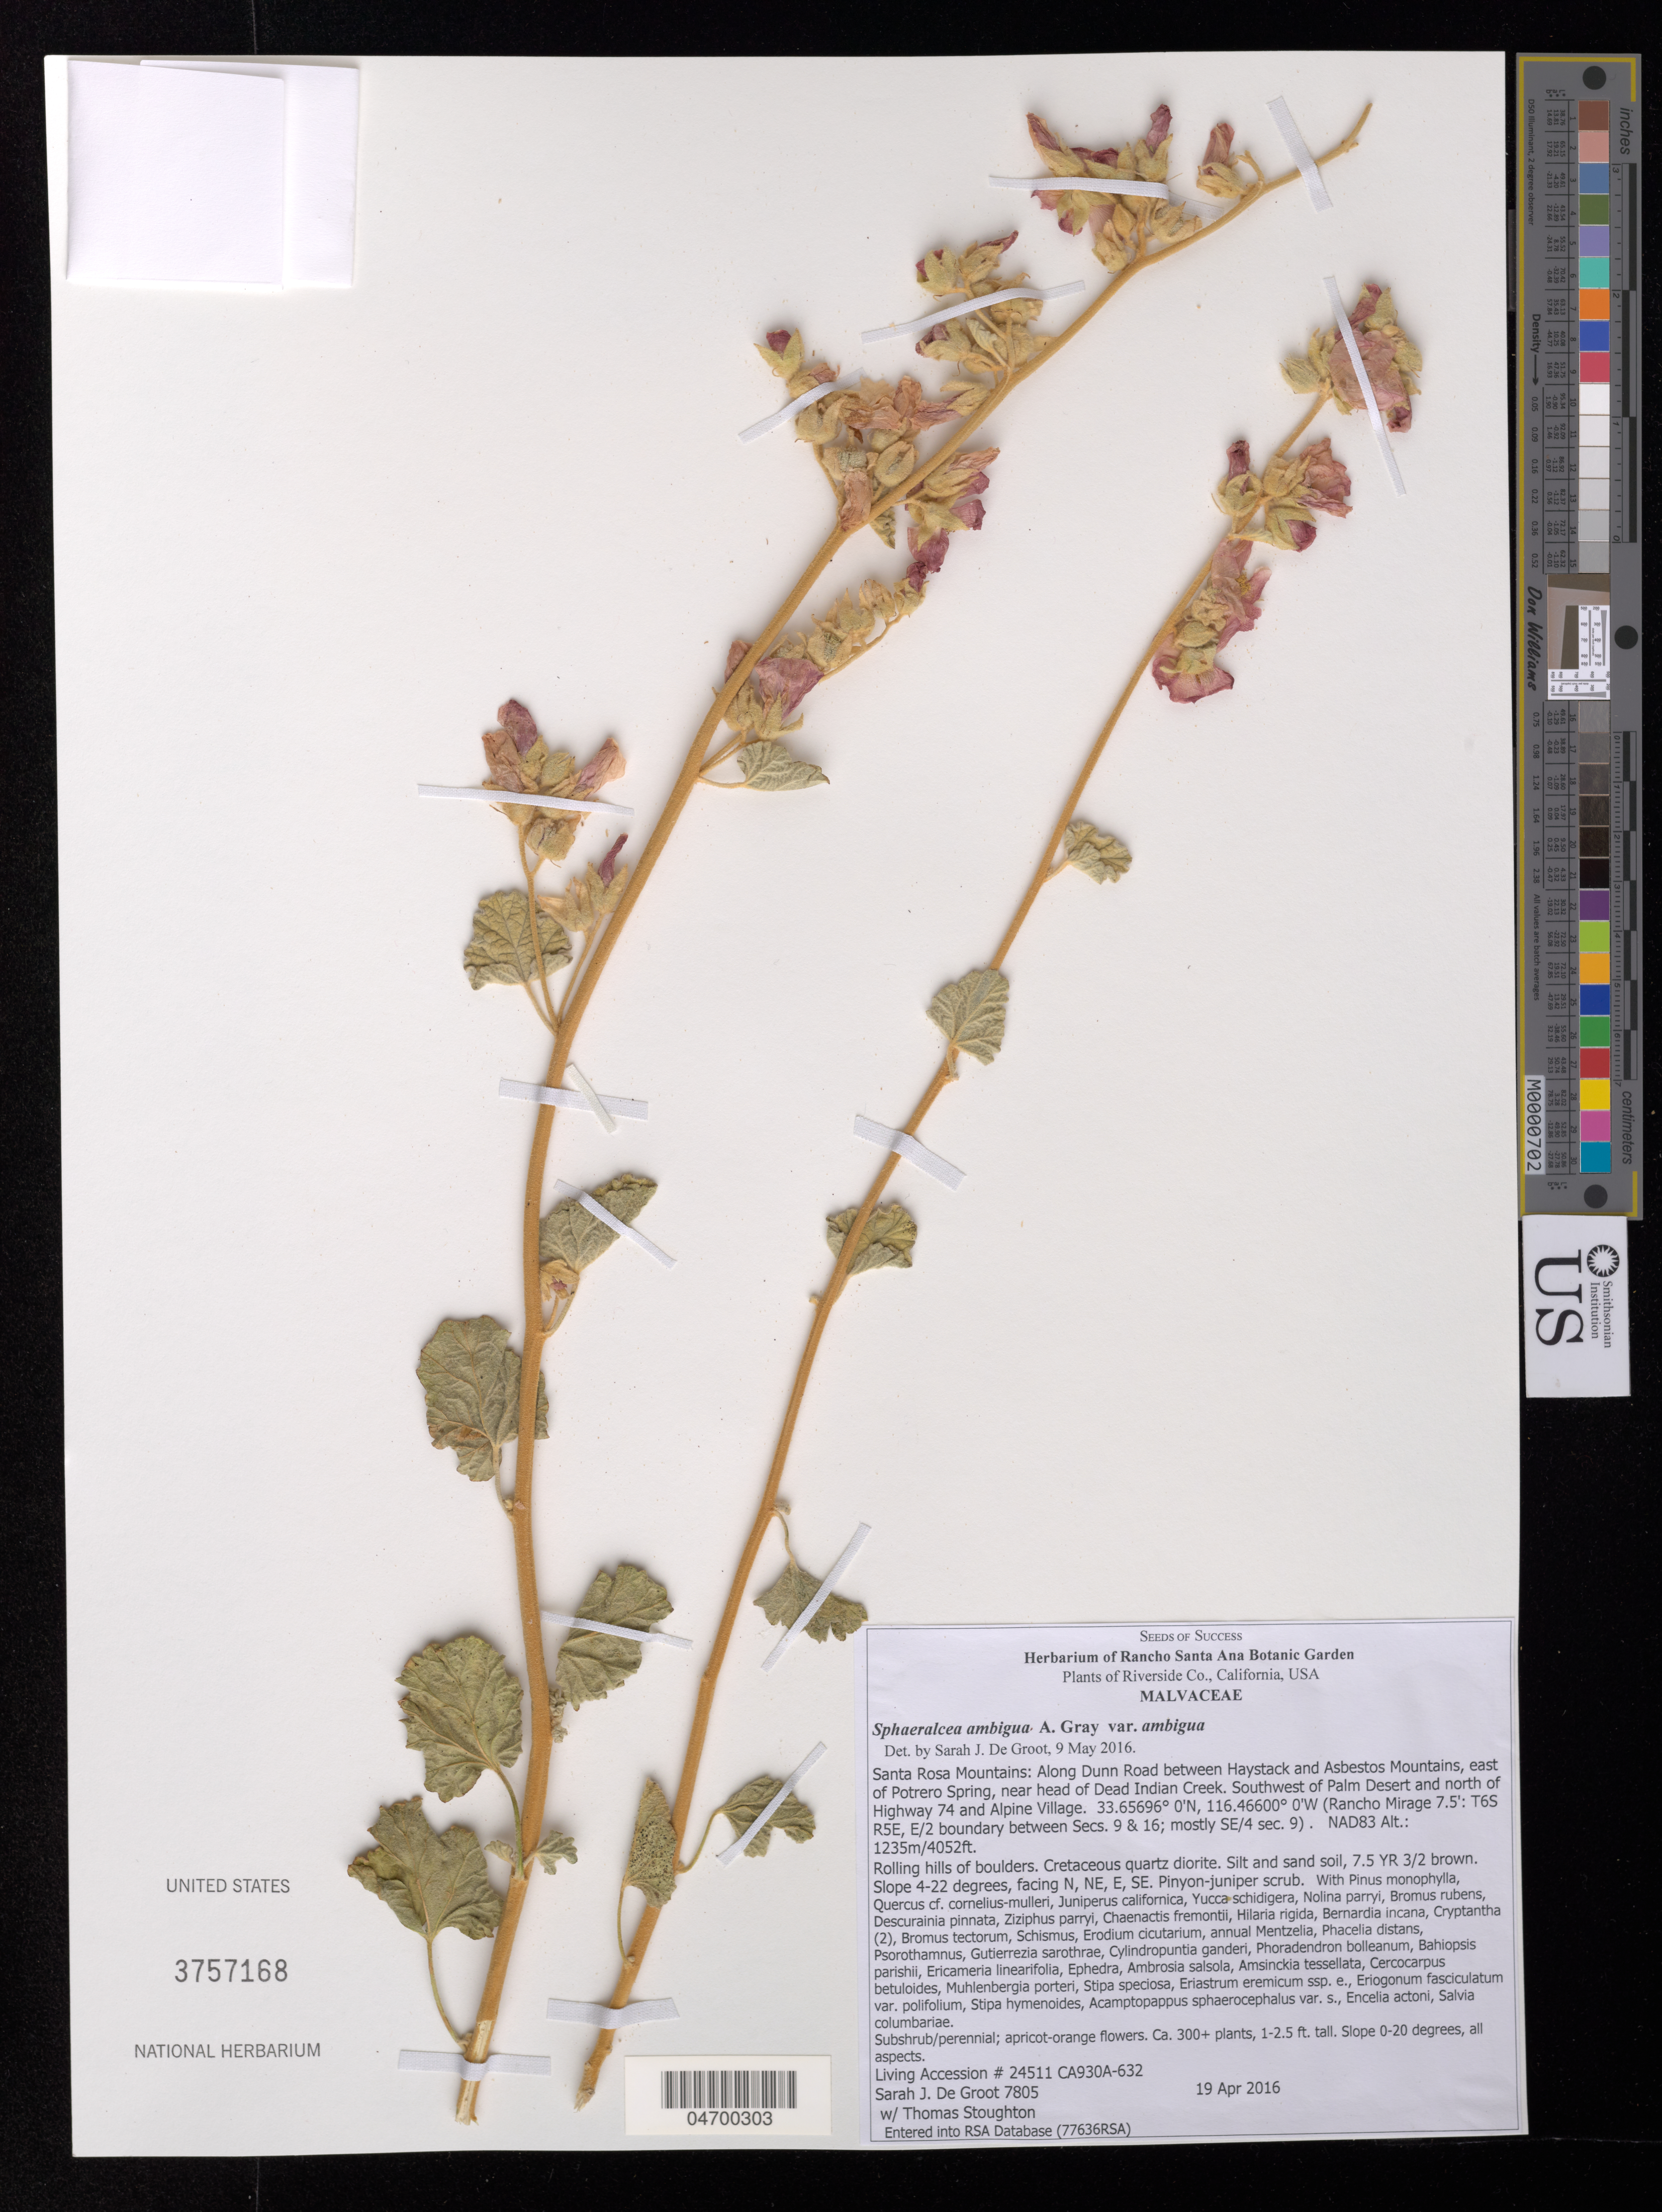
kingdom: Plantae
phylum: Tracheophyta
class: Magnoliopsida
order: Malvales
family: Malvaceae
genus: Sphaeralcea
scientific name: Sphaeralcea ambigua var. ambigua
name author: A. Gray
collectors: S. De Groot & T. Stoughton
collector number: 7805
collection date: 2016-04-19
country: United States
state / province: California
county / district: Riverside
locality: Riverside Co. Santa Rosa Mountains: Along Dunn Road between Haystack and Asbestos Mountains, east of Potrero Springs, near head of Dead Indian Creek. Southwest of Palm Desert and north of Highway 74 and Alpine Village. (Rancho Mirage 7.5': T6S R5E, E/2 boundary between Secs. 9 & 16; mostly SE/4 sec. 9).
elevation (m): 1235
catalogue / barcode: US 3757168